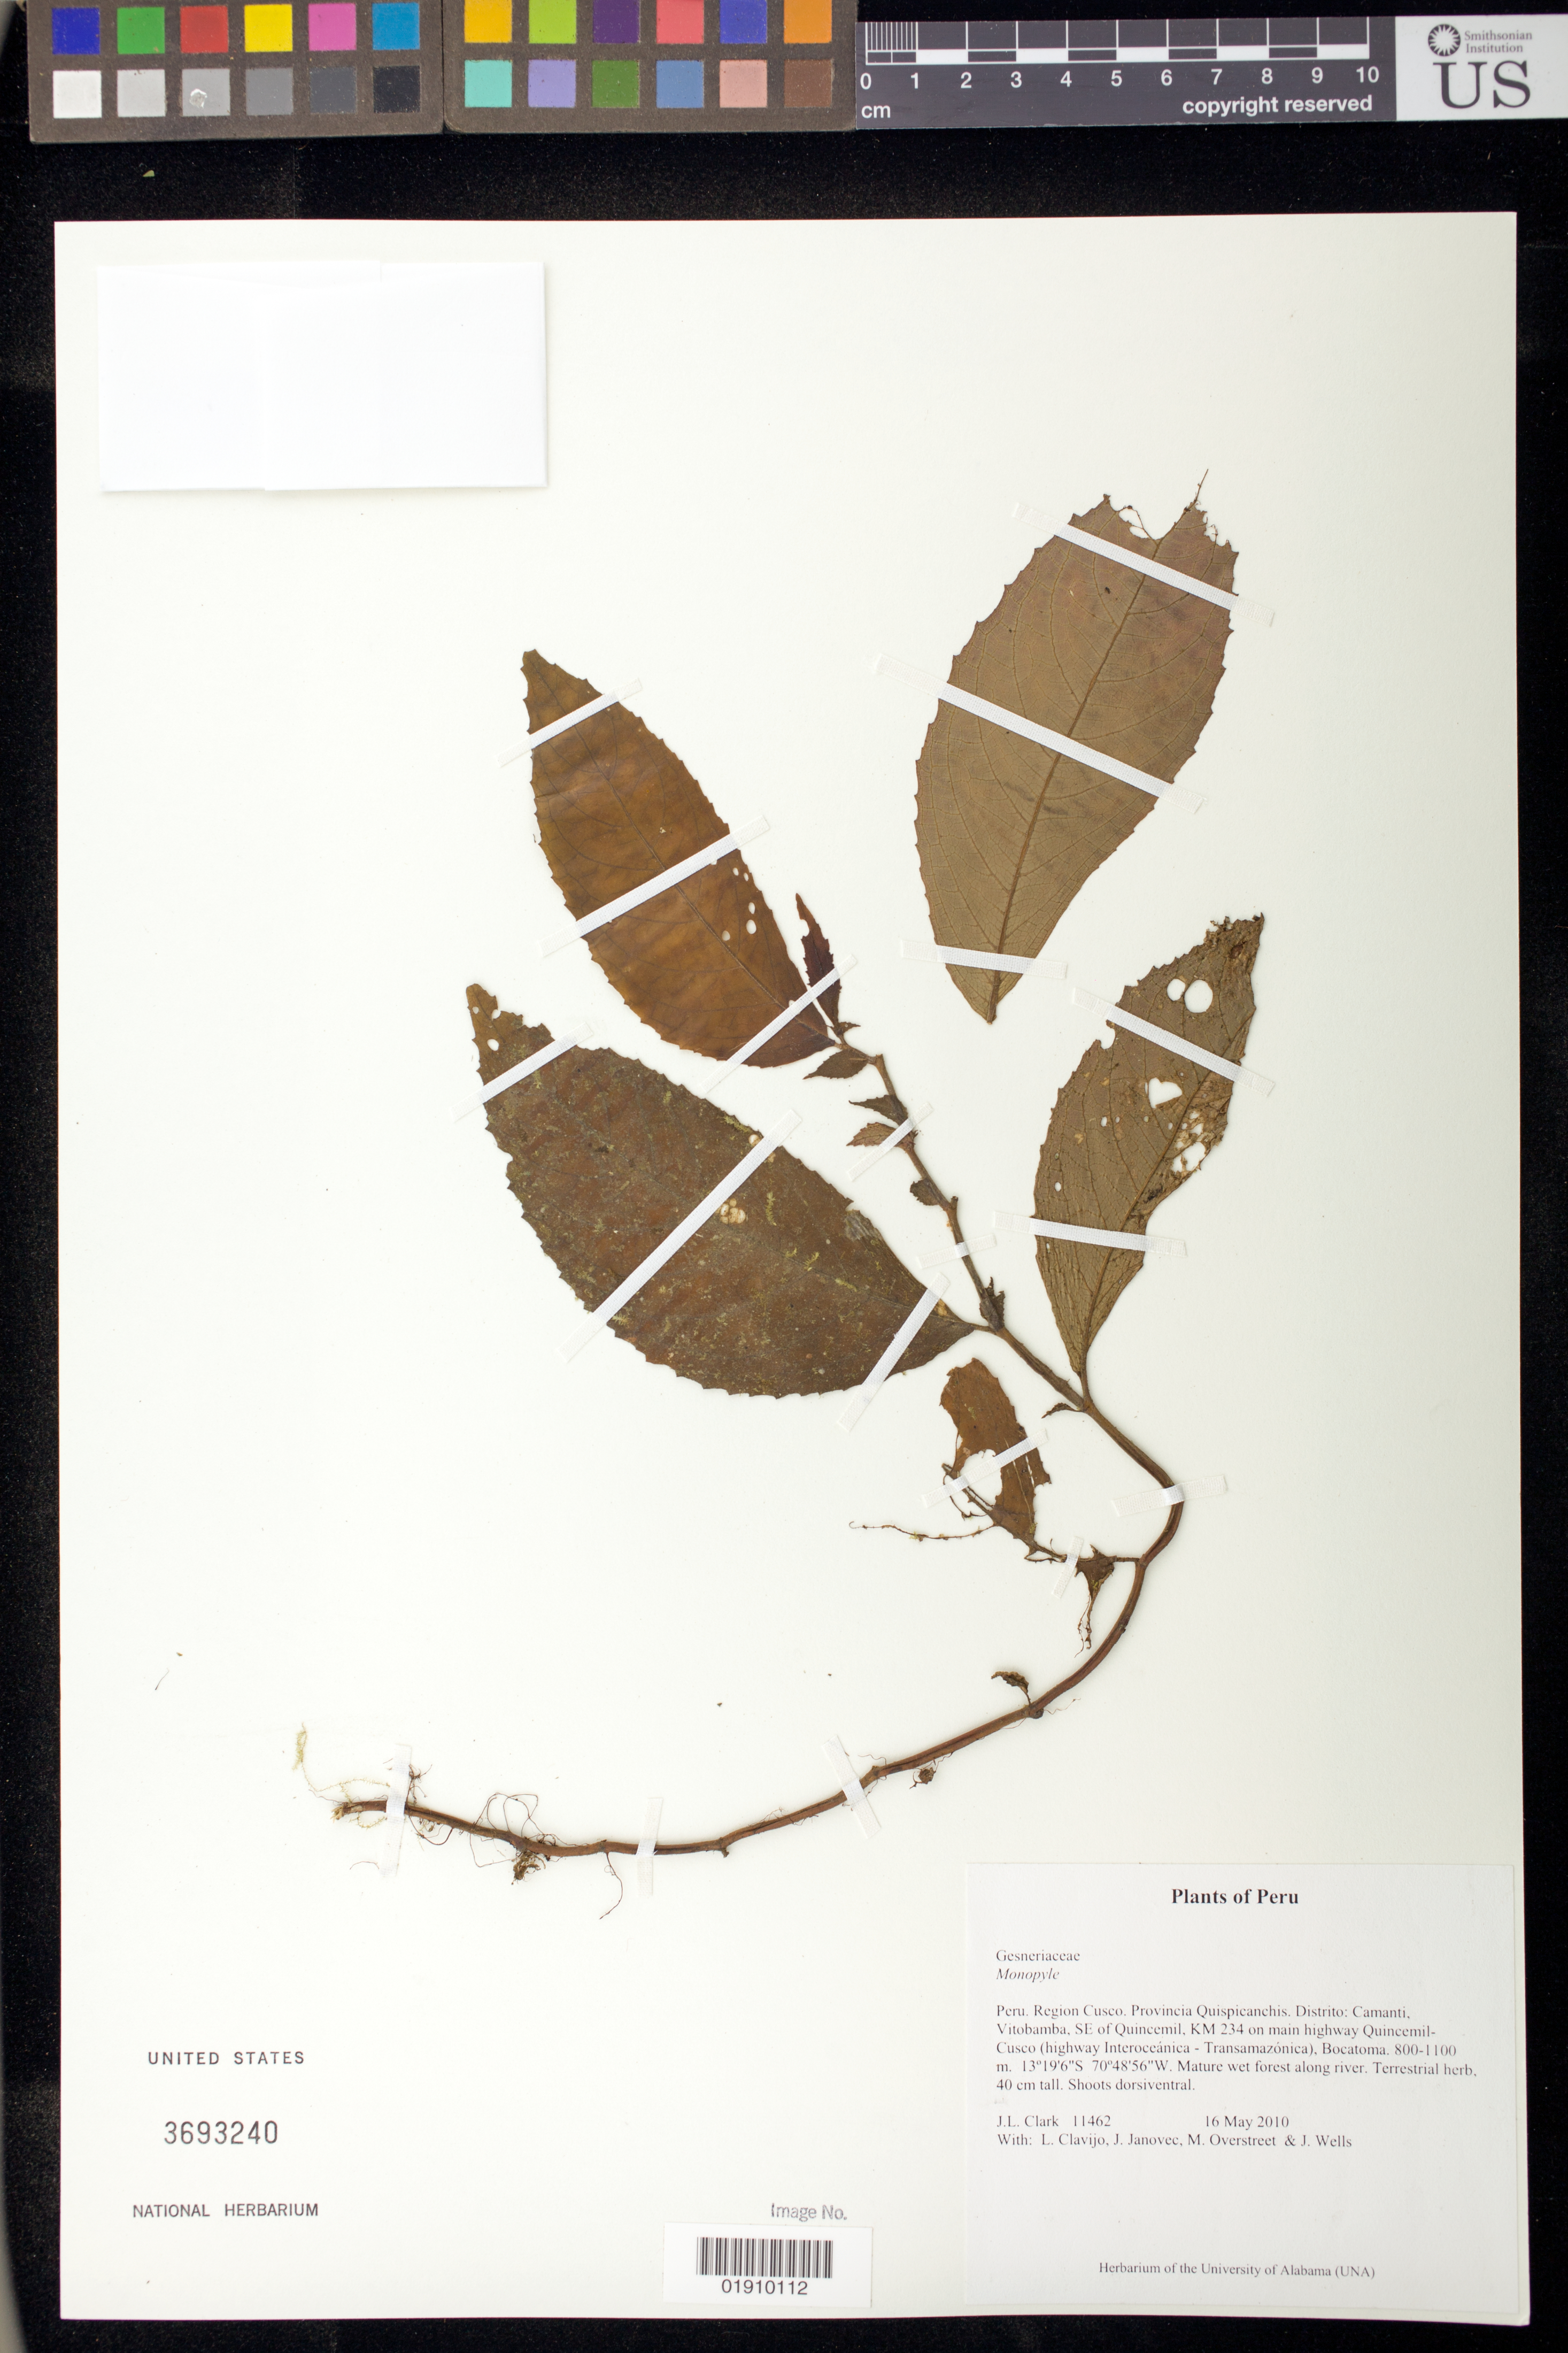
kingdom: Plantae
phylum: Tracheophyta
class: Magnoliopsida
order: Lamiales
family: Gesneriaceae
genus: Monopyle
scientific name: Monopyle sp.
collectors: J. L. Clark, L. Clavijo, J.P. Janovec, M. Overstreet & J. Wells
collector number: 11462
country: Peru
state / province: Cusco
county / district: Quispicanchis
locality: Camanti, Vitobamba, SE of Quincemil, KM 234 on main highway Quincemil-Cusco, Highway Interoceanica - Transmazonica, Bocatoma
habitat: Mature wet forest along river.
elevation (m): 800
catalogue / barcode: US 3693240